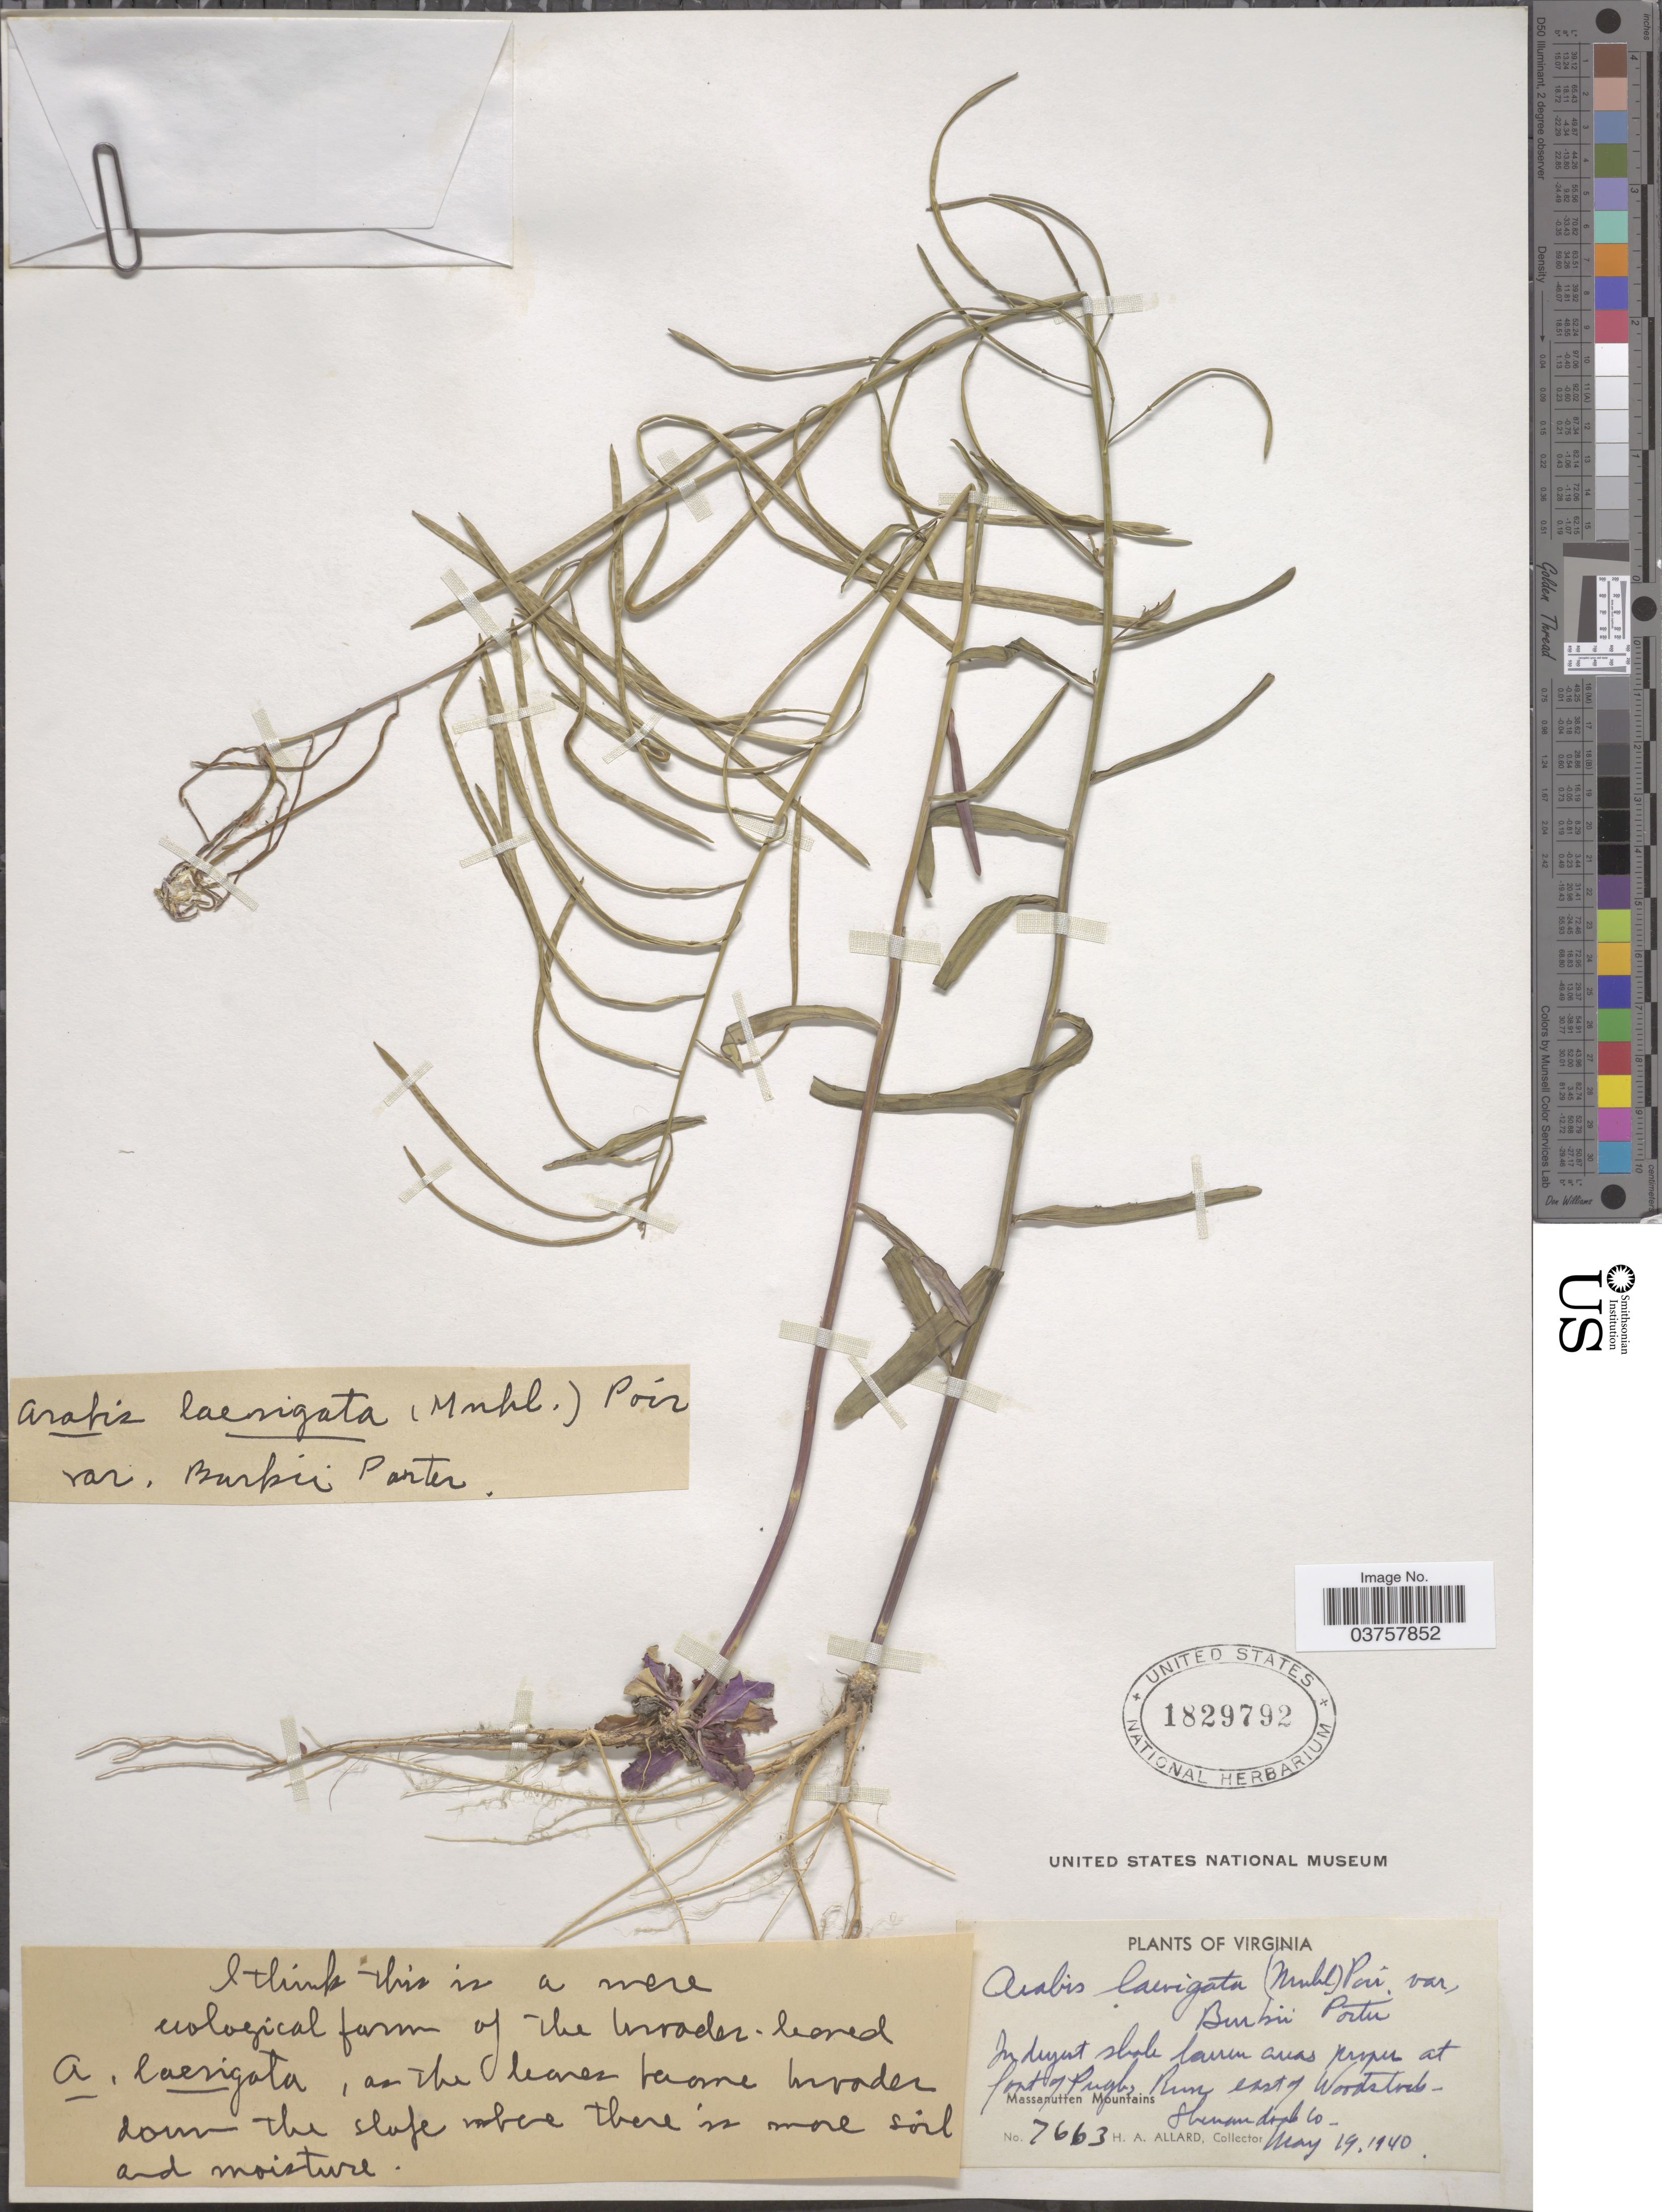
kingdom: Plantae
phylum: Tracheophyta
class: Magnoliopsida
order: Brassicales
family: Brassicaceae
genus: Arabis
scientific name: Arabis laevigata var. burkii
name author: Porter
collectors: H. A. Allard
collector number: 7663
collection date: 1940-05-19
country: United States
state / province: Virginia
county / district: Shenandoah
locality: Foot of Pughs Run east of Woodstock - Massanutten Mountains, Shenandoah Co.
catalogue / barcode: US 1829792